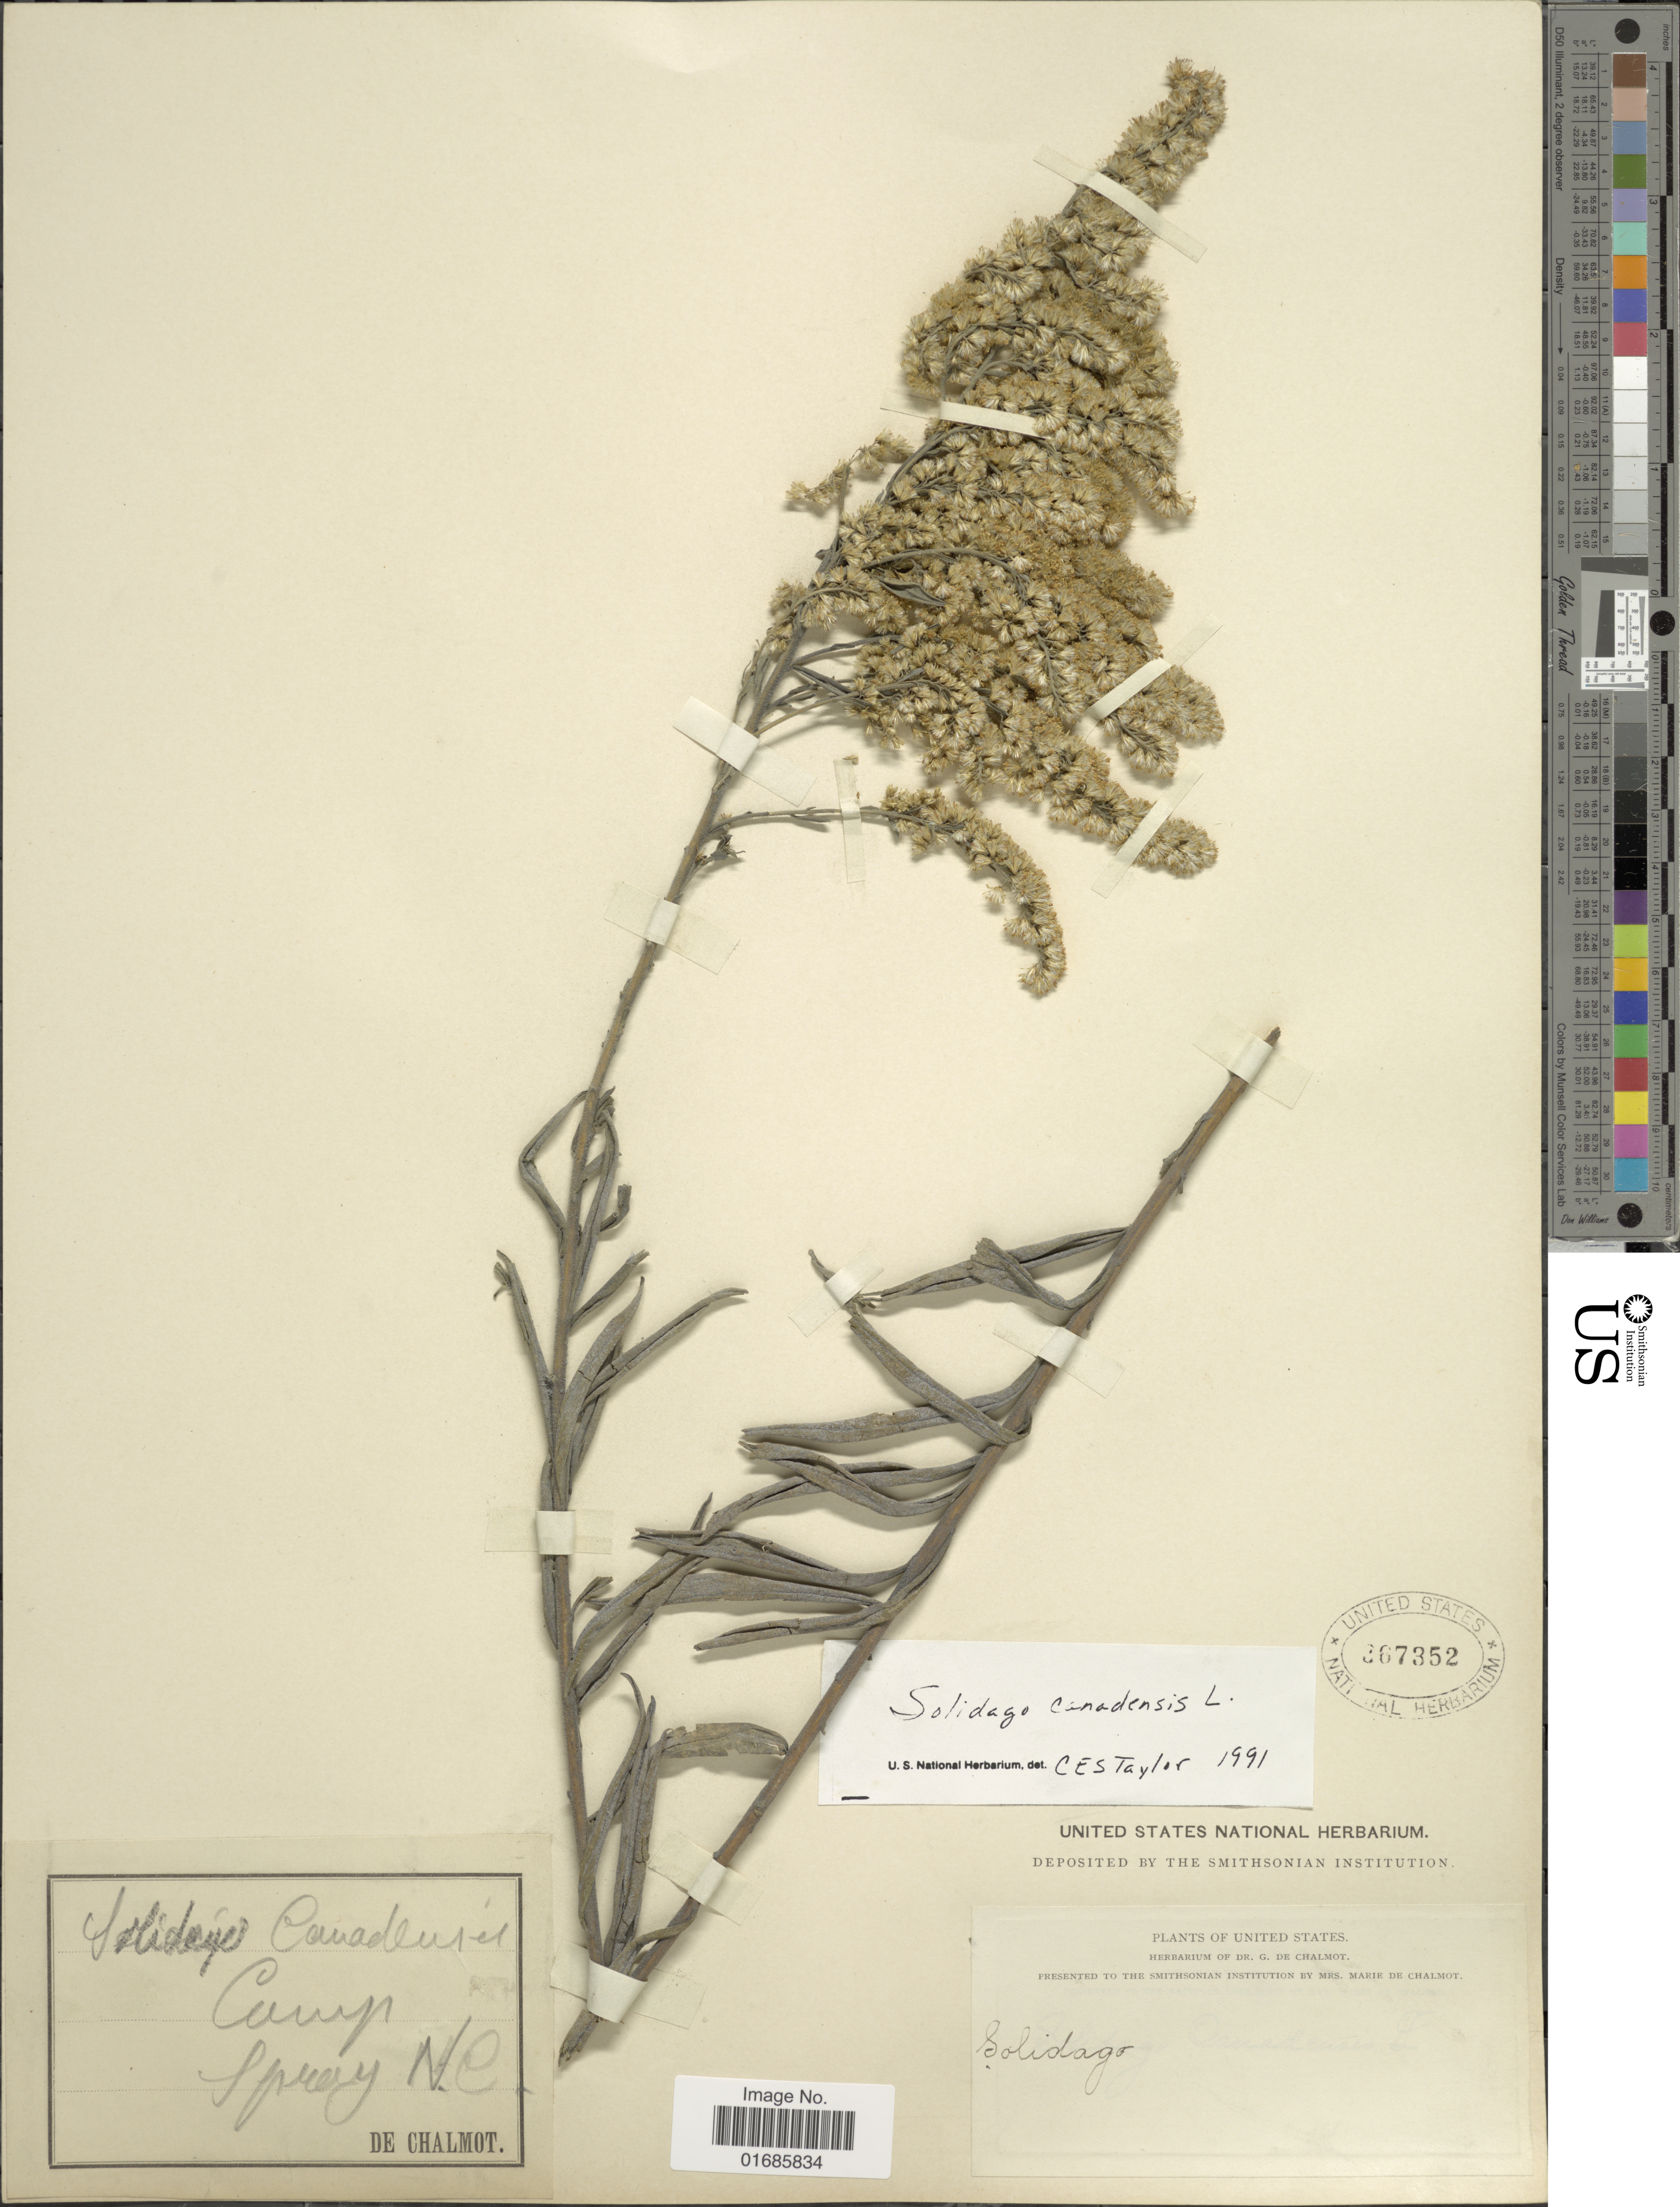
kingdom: Plantae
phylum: Tracheophyta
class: Magnoliopsida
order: Asterales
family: Asteraceae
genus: Solidago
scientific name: Solidago canadensis var. scabra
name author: (Muhl. ex Willd.) Torr. & A. Gray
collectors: De Chalmot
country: United States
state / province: North Carolina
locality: Camp Spray, N. C.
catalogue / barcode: US 367352